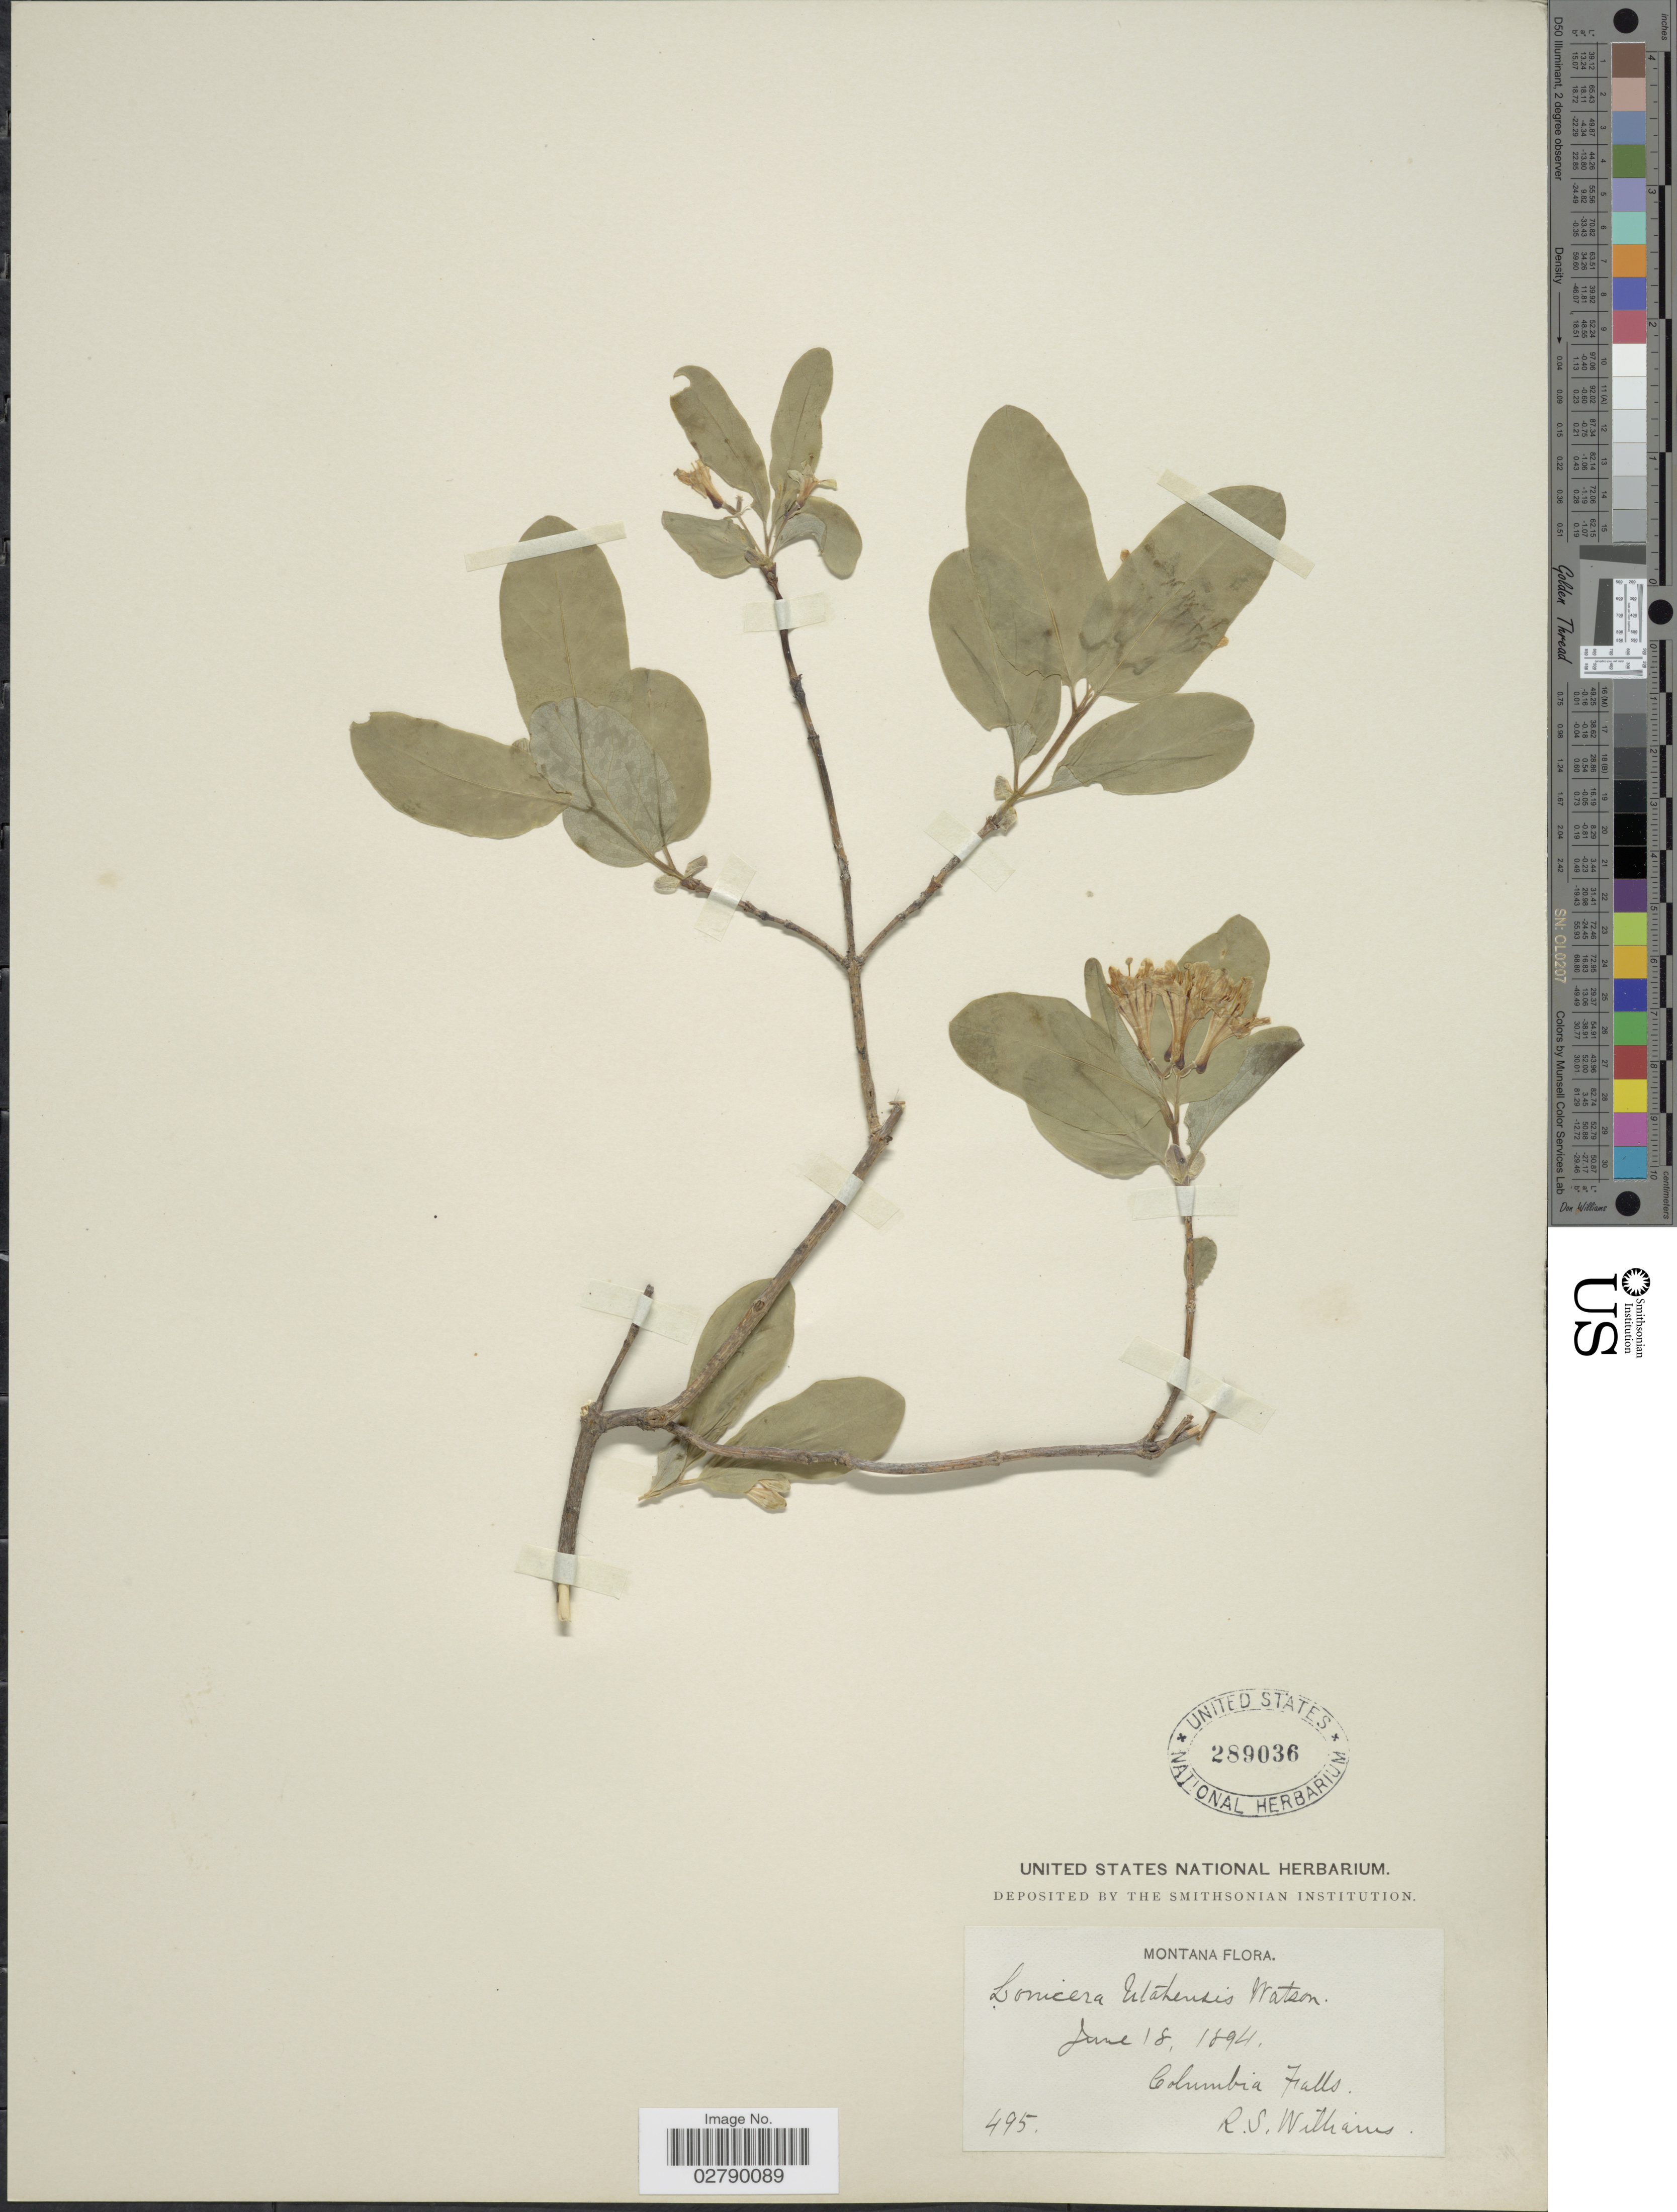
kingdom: Plantae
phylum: Tracheophyta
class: Magnoliopsida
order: Dipsacales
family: Caprifoliaceae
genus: Lonicera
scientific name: Lonicera utahensis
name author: S. Watson in C. King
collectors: R. S. Williams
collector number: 495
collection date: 1894-06-18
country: United States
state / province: Montana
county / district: Flathead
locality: Columbia Falls.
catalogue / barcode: US 289036